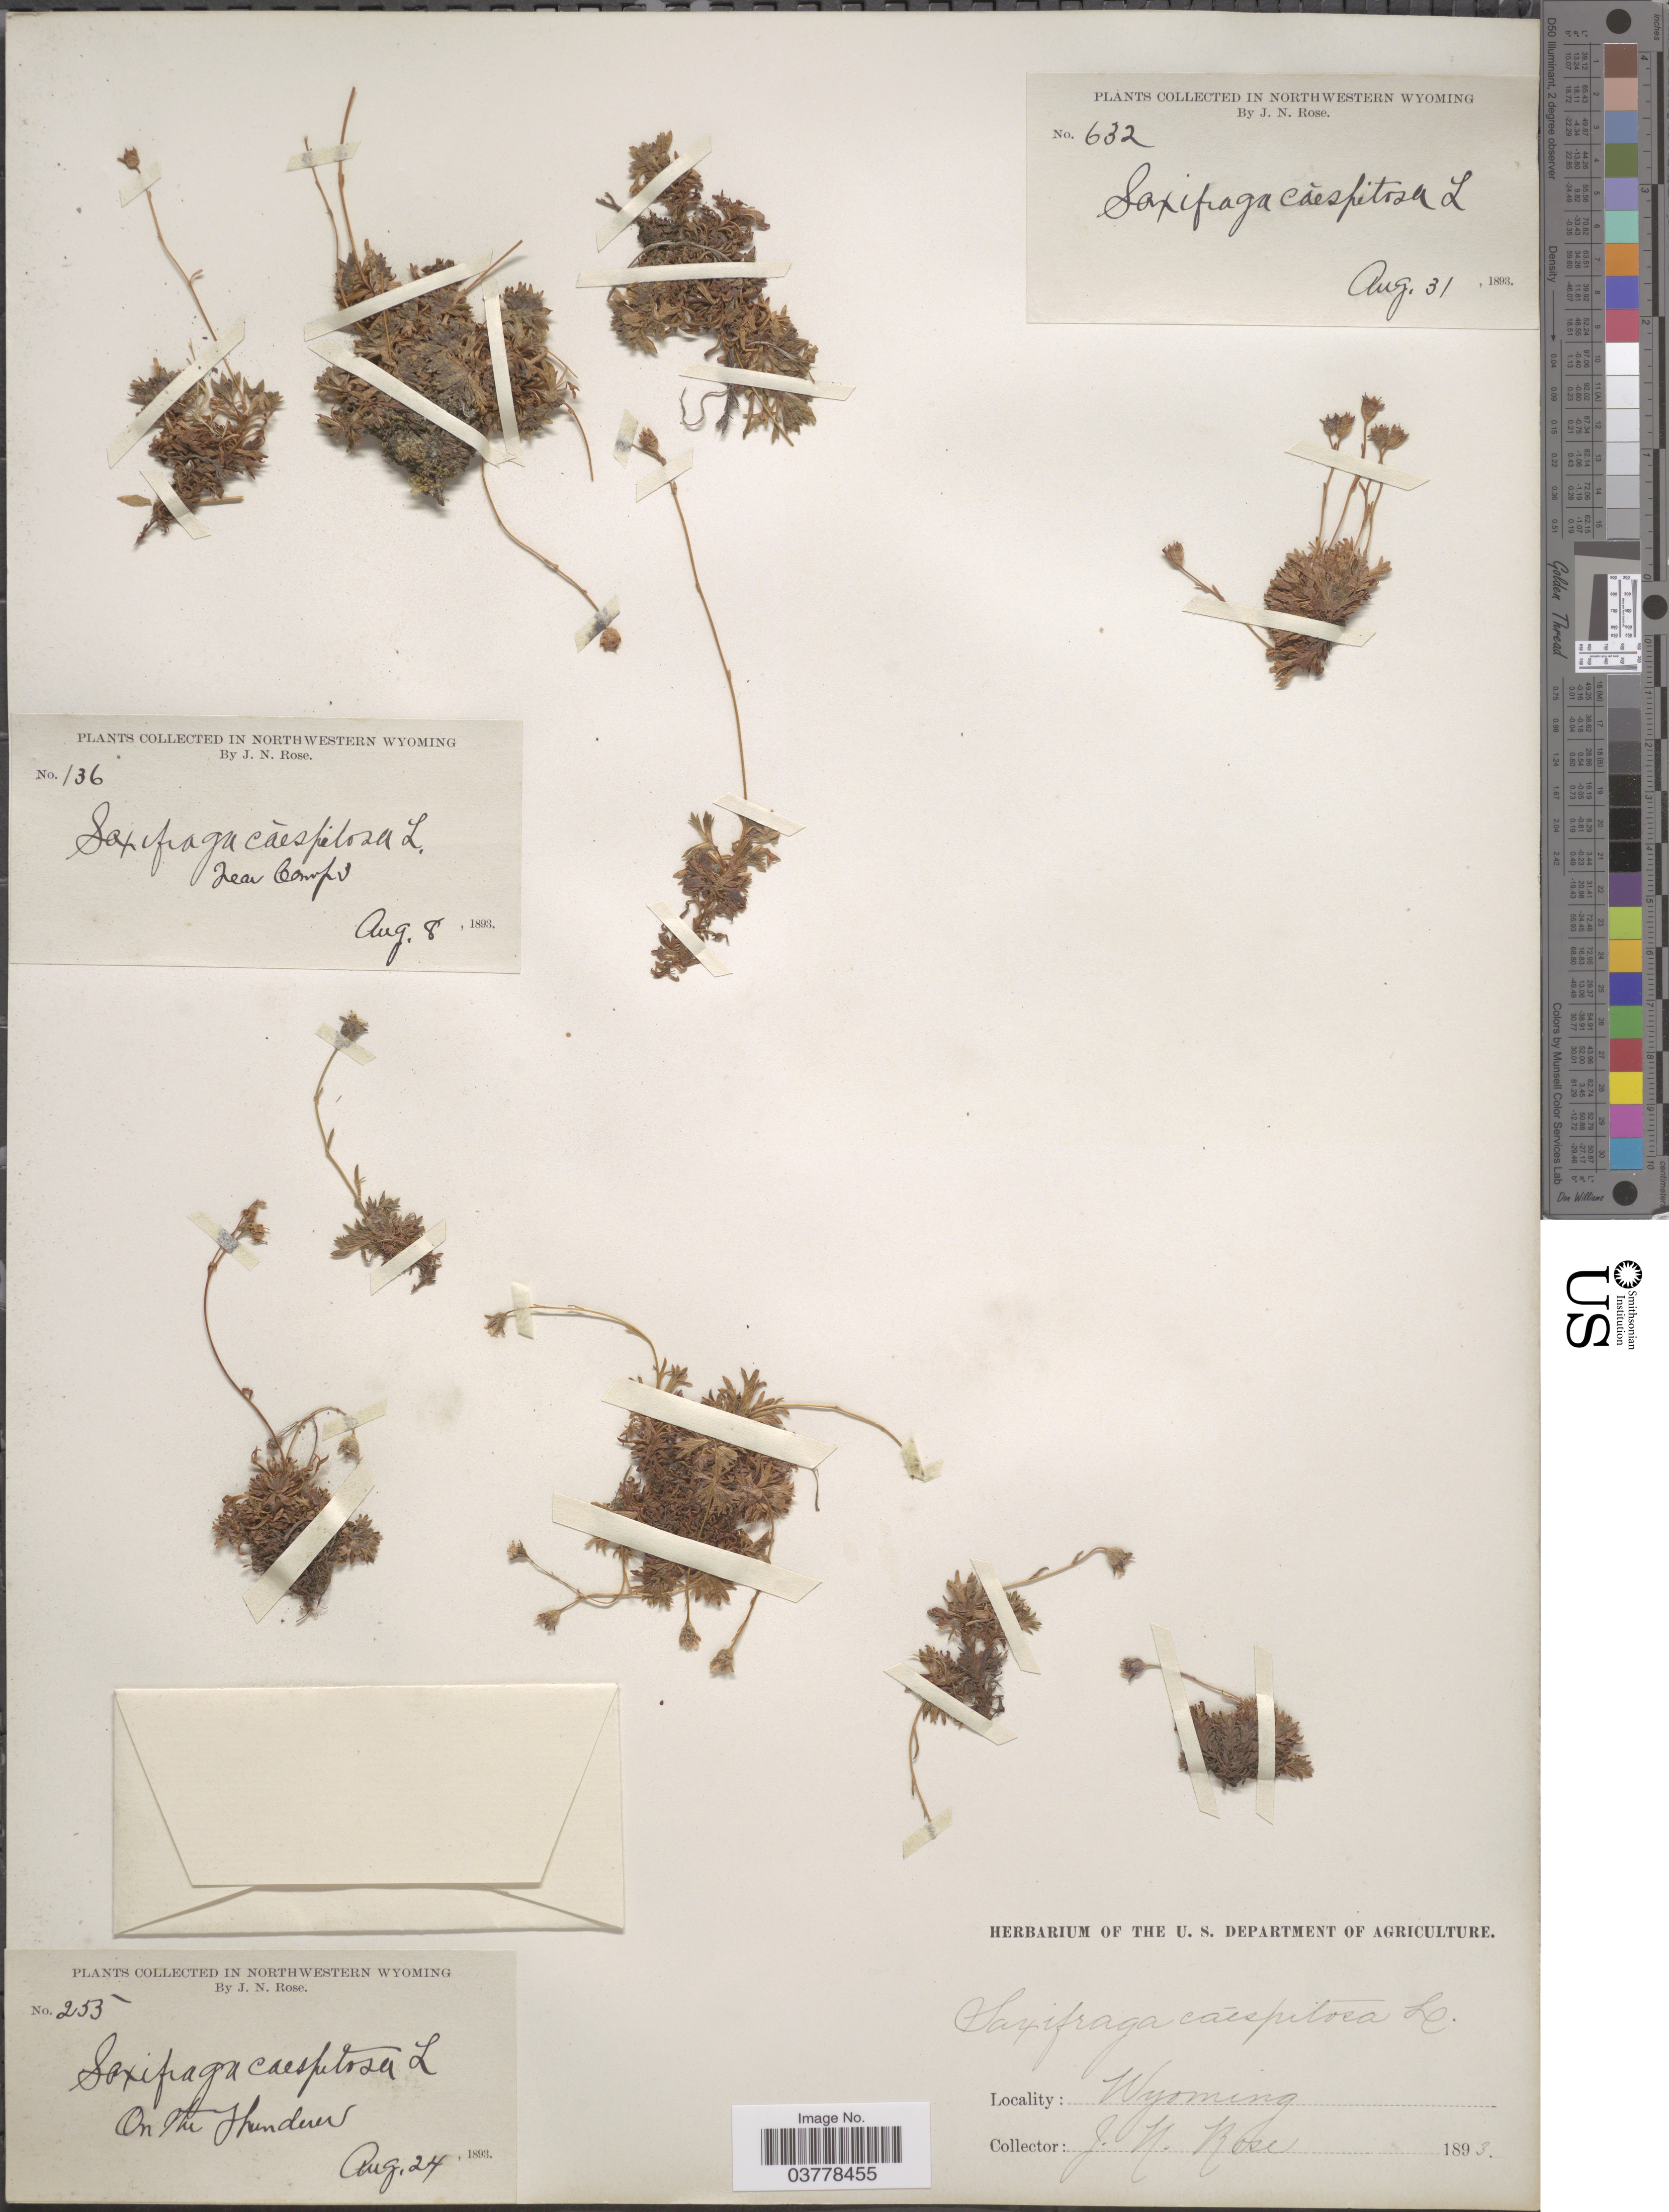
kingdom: Plantae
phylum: Tracheophyta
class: Magnoliopsida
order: Saxifragales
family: Saxifragaceae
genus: Saxifraga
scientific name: Saxifraga caespitosa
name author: L.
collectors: J. N. Rose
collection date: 1893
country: United States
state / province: Wyoming